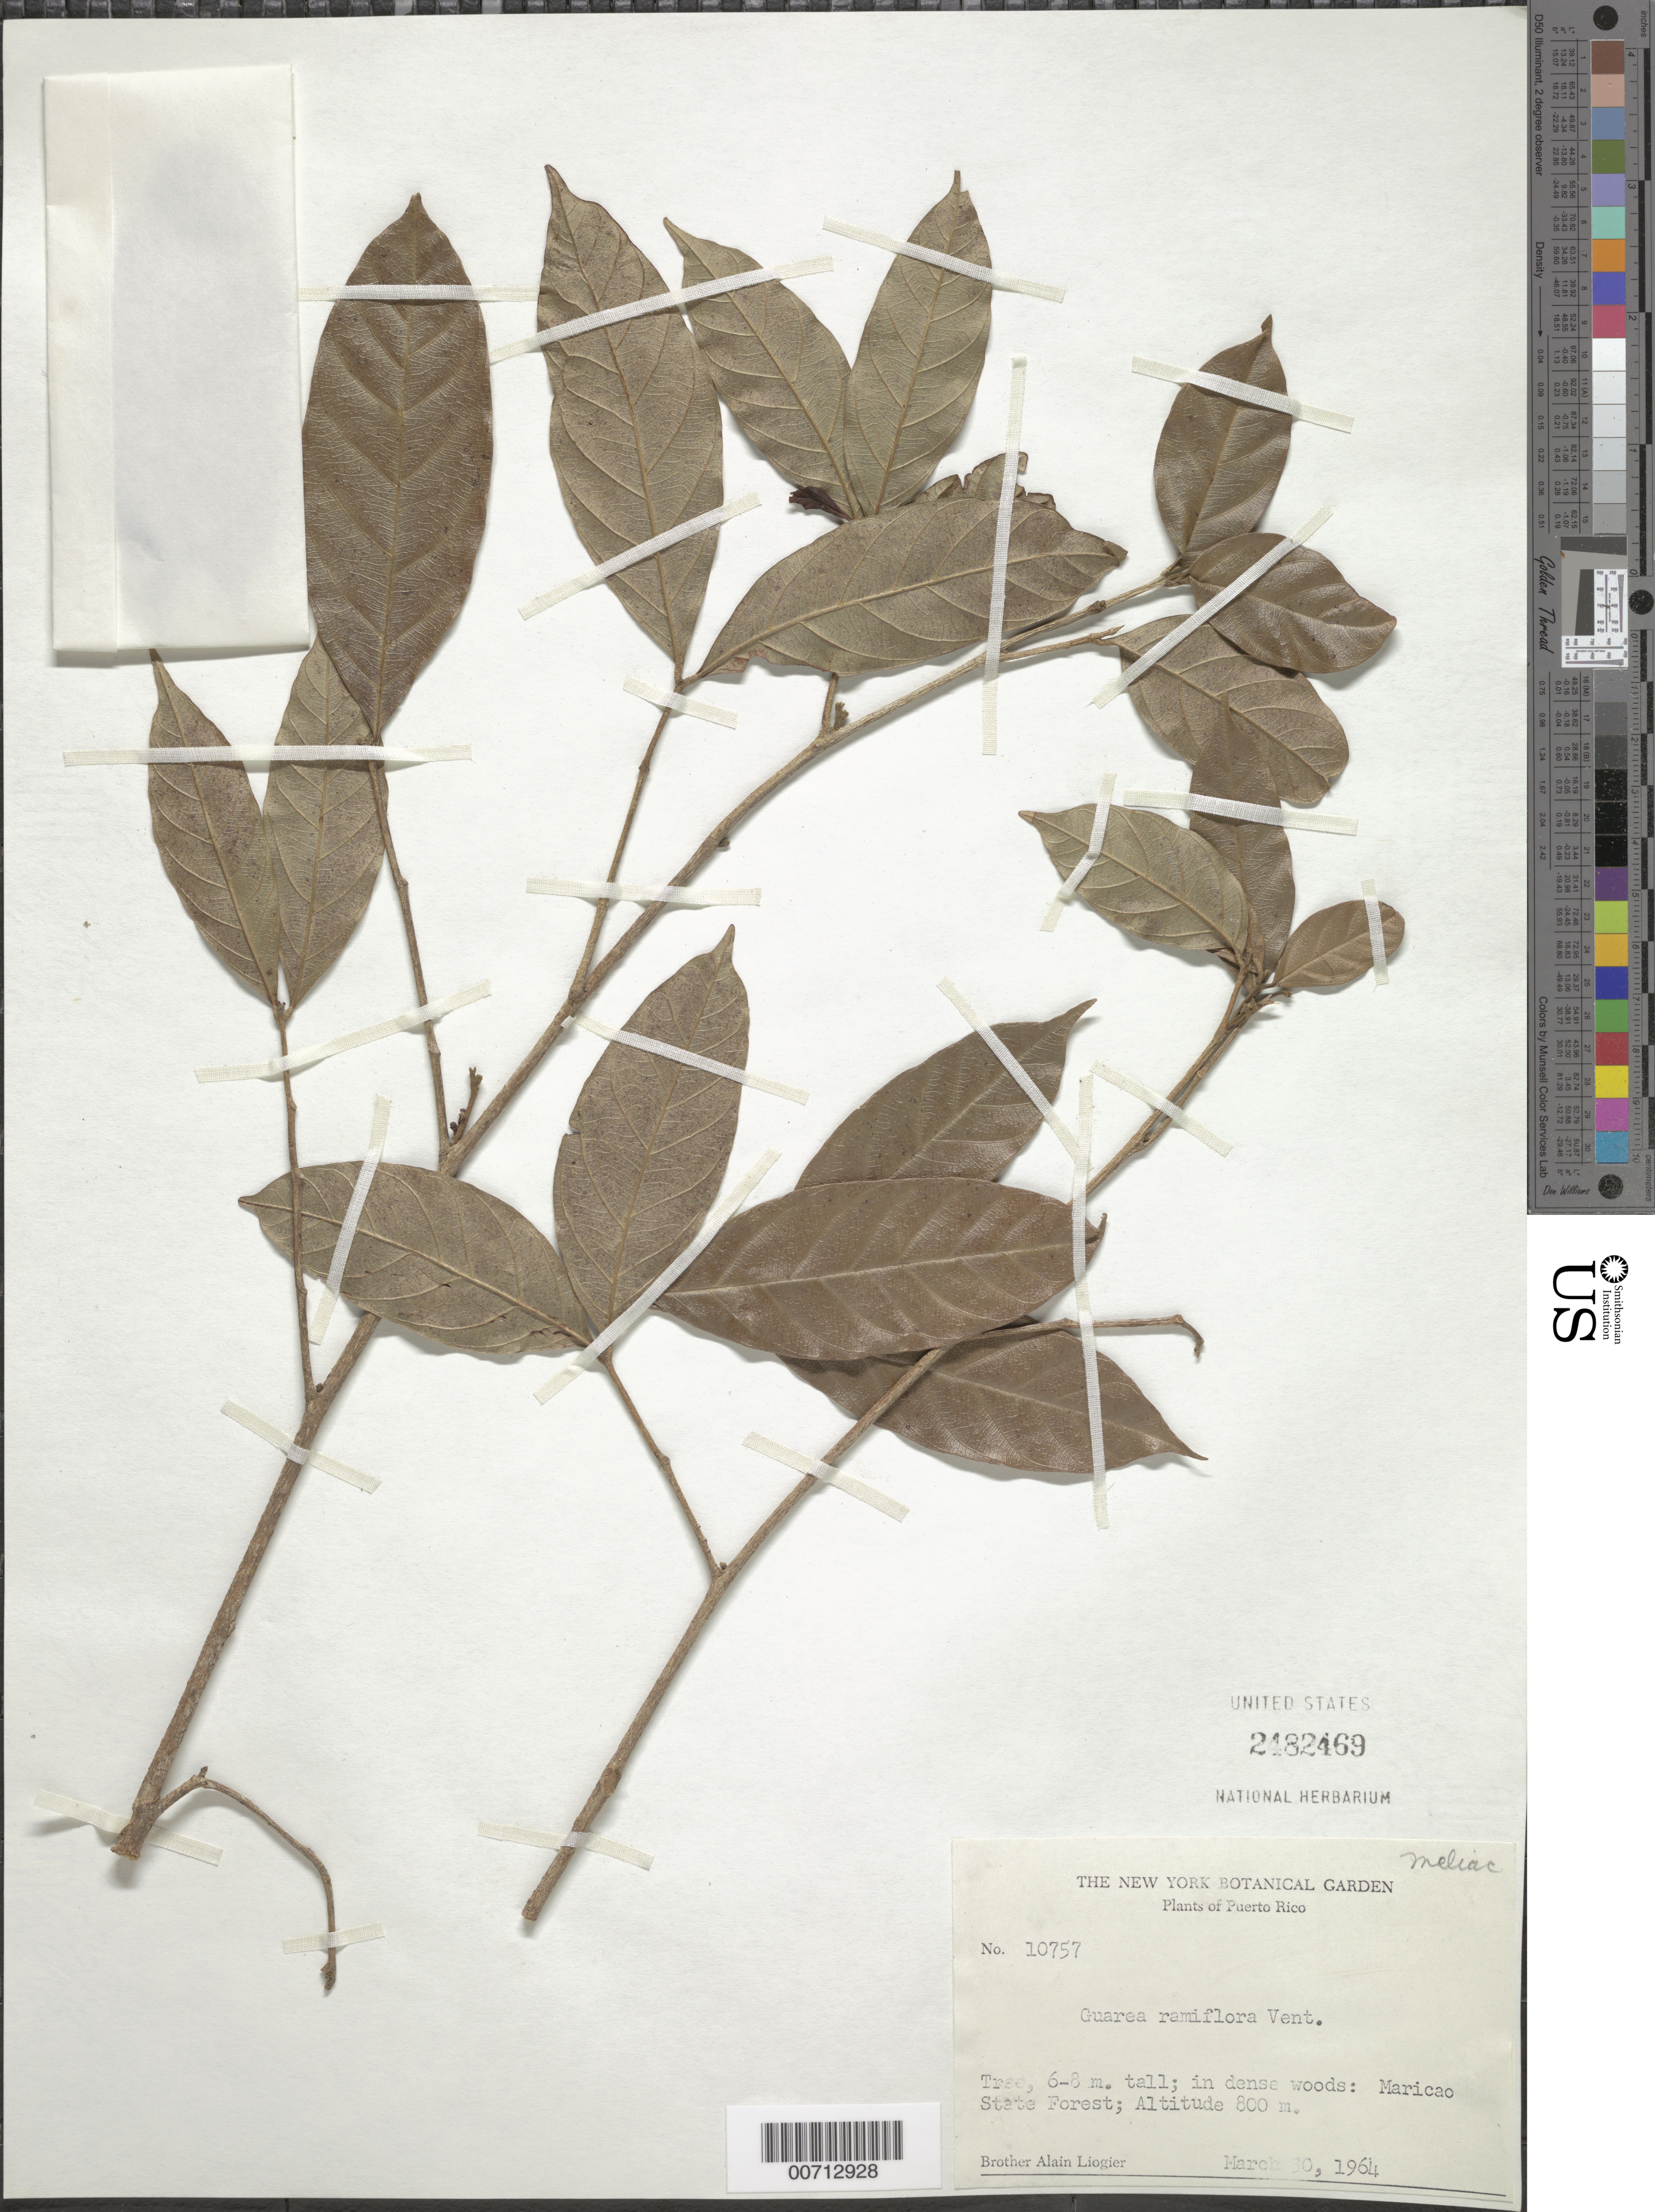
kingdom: Plantae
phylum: Tracheophyta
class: Magnoliopsida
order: Sapindales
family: Meliaceae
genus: Guarea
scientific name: Guarea ramiflora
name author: Vent.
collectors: A. H. Liogier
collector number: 10757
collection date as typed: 30 Mar 1964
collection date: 1964-03-30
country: Puerto Rico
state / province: Maricao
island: Greater Antilles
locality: Maricao State Forest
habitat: In dense woods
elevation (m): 800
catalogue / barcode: US 2482469